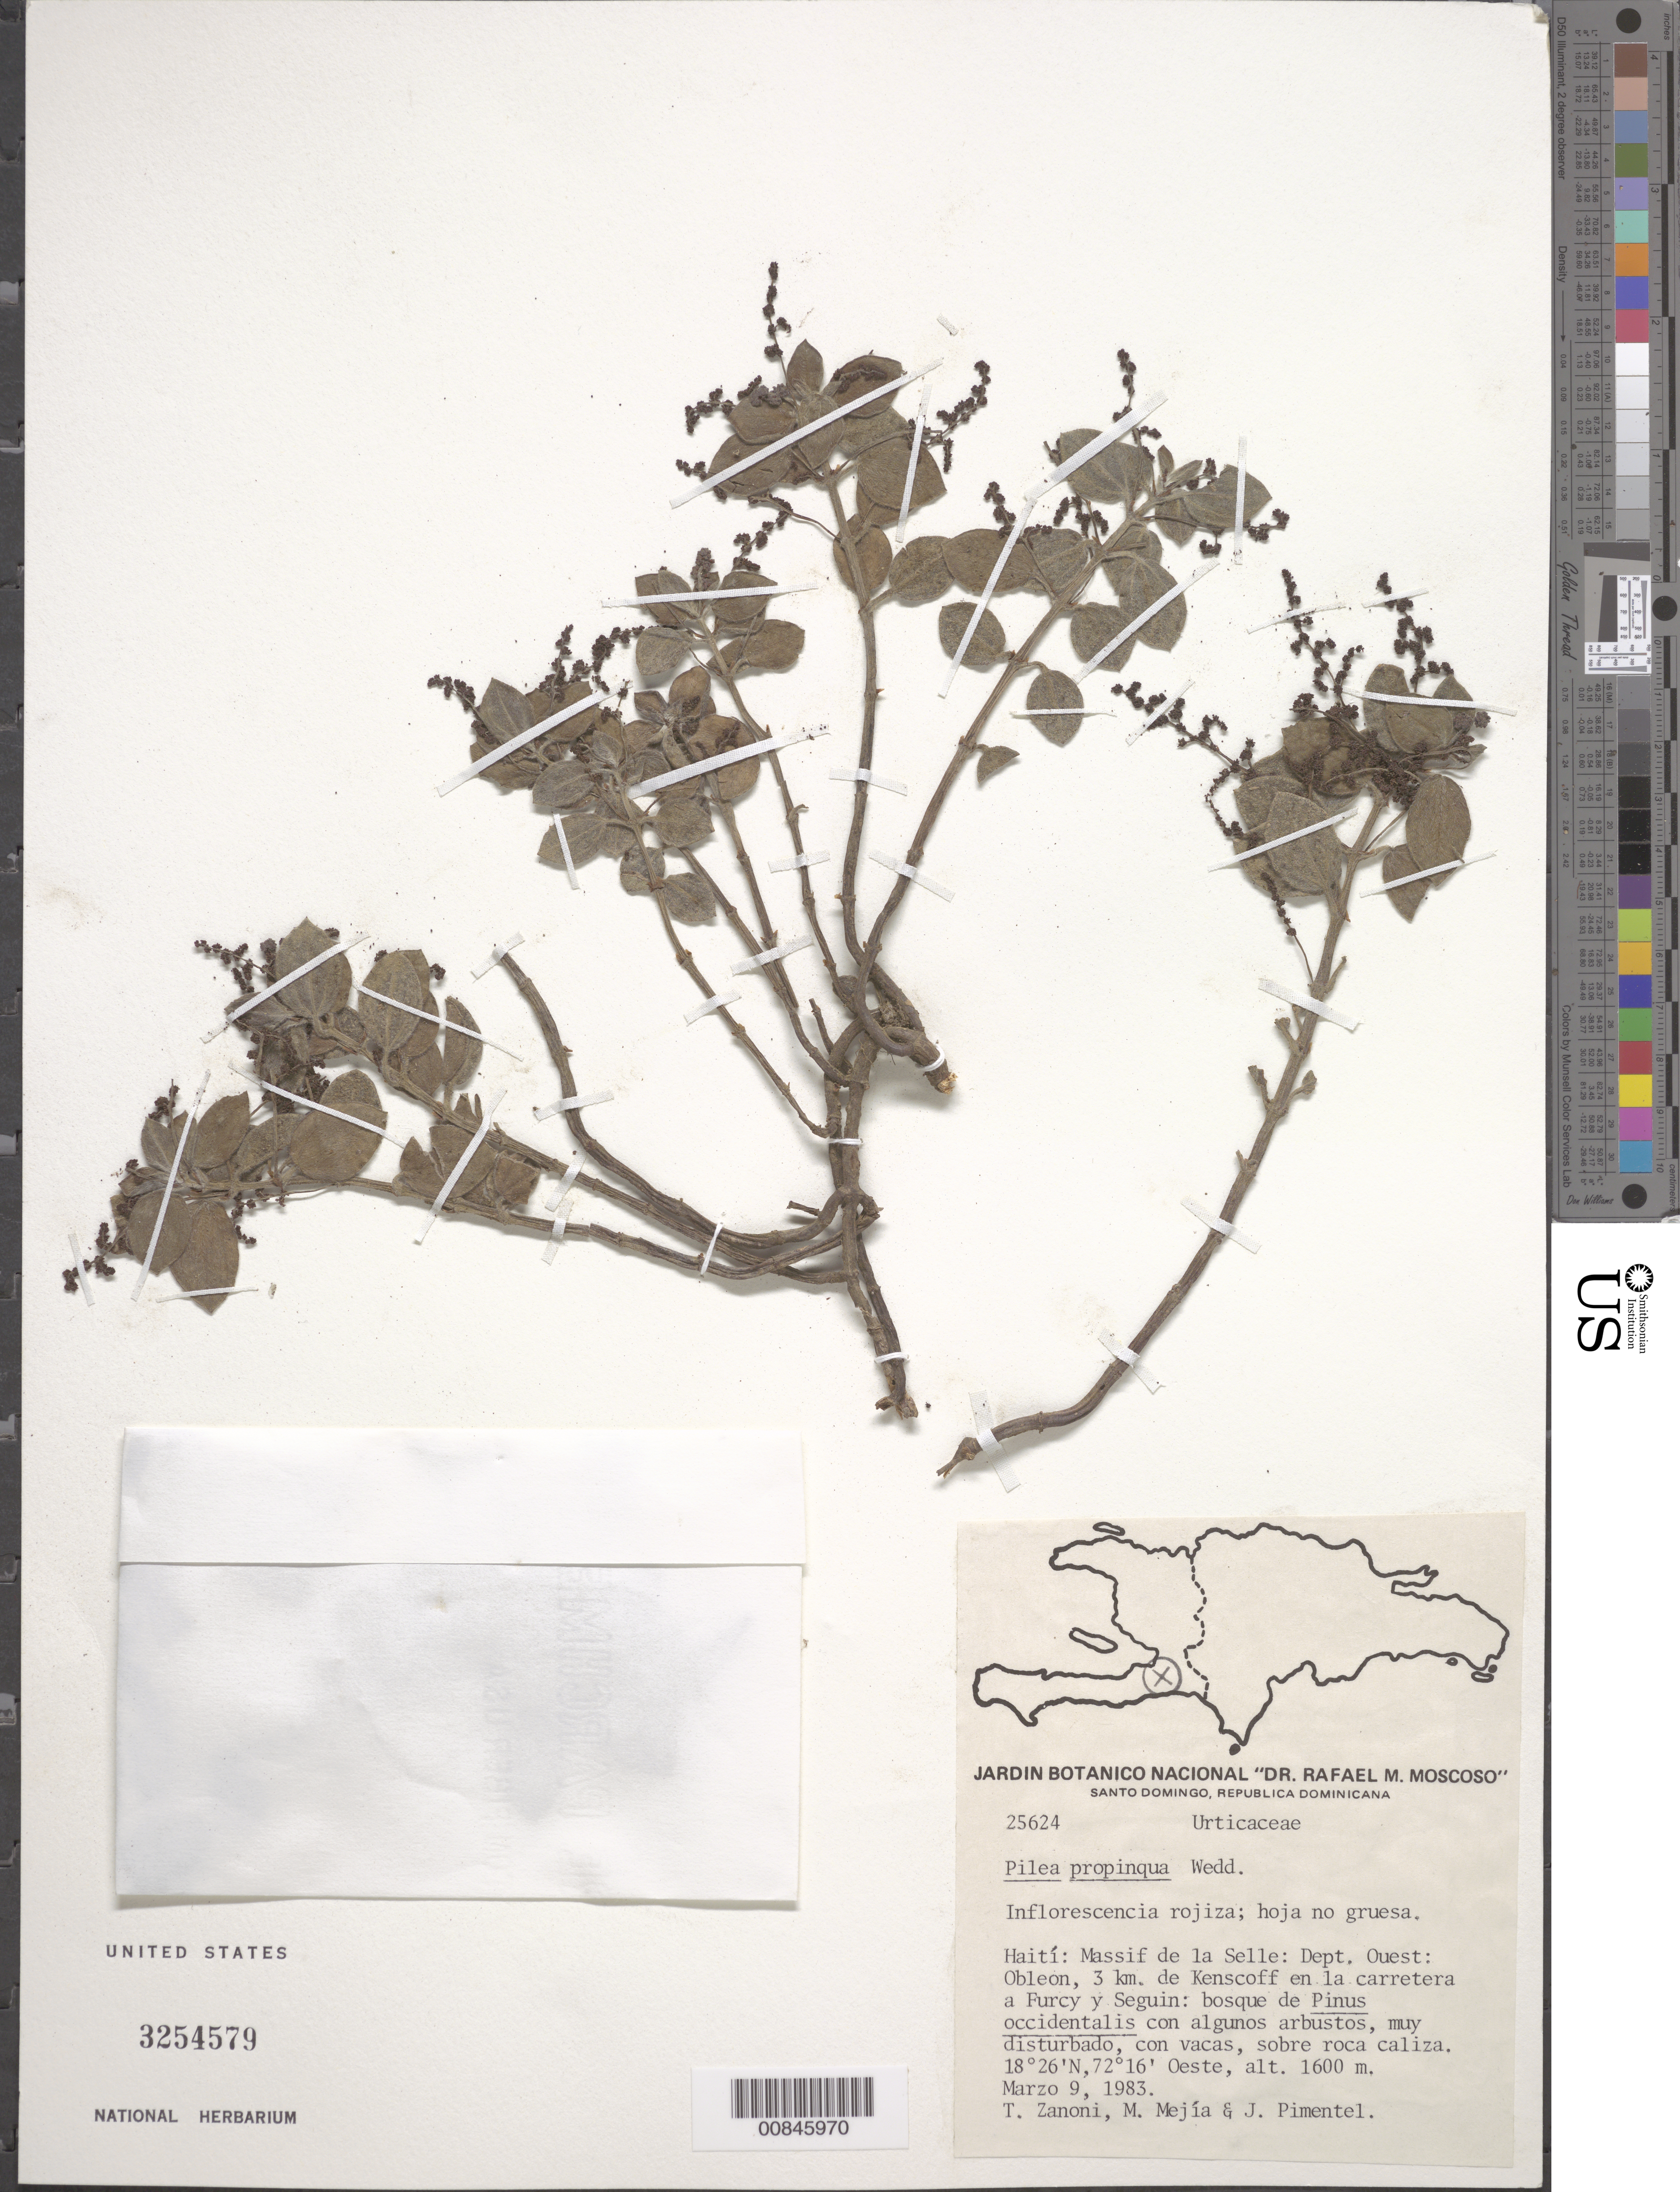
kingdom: Plantae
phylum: Tracheophyta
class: Magnoliopsida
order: Rosales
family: Urticaceae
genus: Pilea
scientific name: Pilea propinqua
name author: Wedd.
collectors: T. A. Zanoni, M. Mejia & J. Pimentel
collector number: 25624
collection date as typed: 09 Mar 1983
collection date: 1983-03-09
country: Haiti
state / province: Ouest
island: Hispaniola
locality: Massif de la Selle: Obleon, 3 km. de Kenscoff en la carretera a Furcy y Seguin.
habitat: Bosque de Pinus occidentalis con algunos arbustos, muy disturbado, con vacas, sobre roca caliza.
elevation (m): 1600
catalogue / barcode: US 3254579